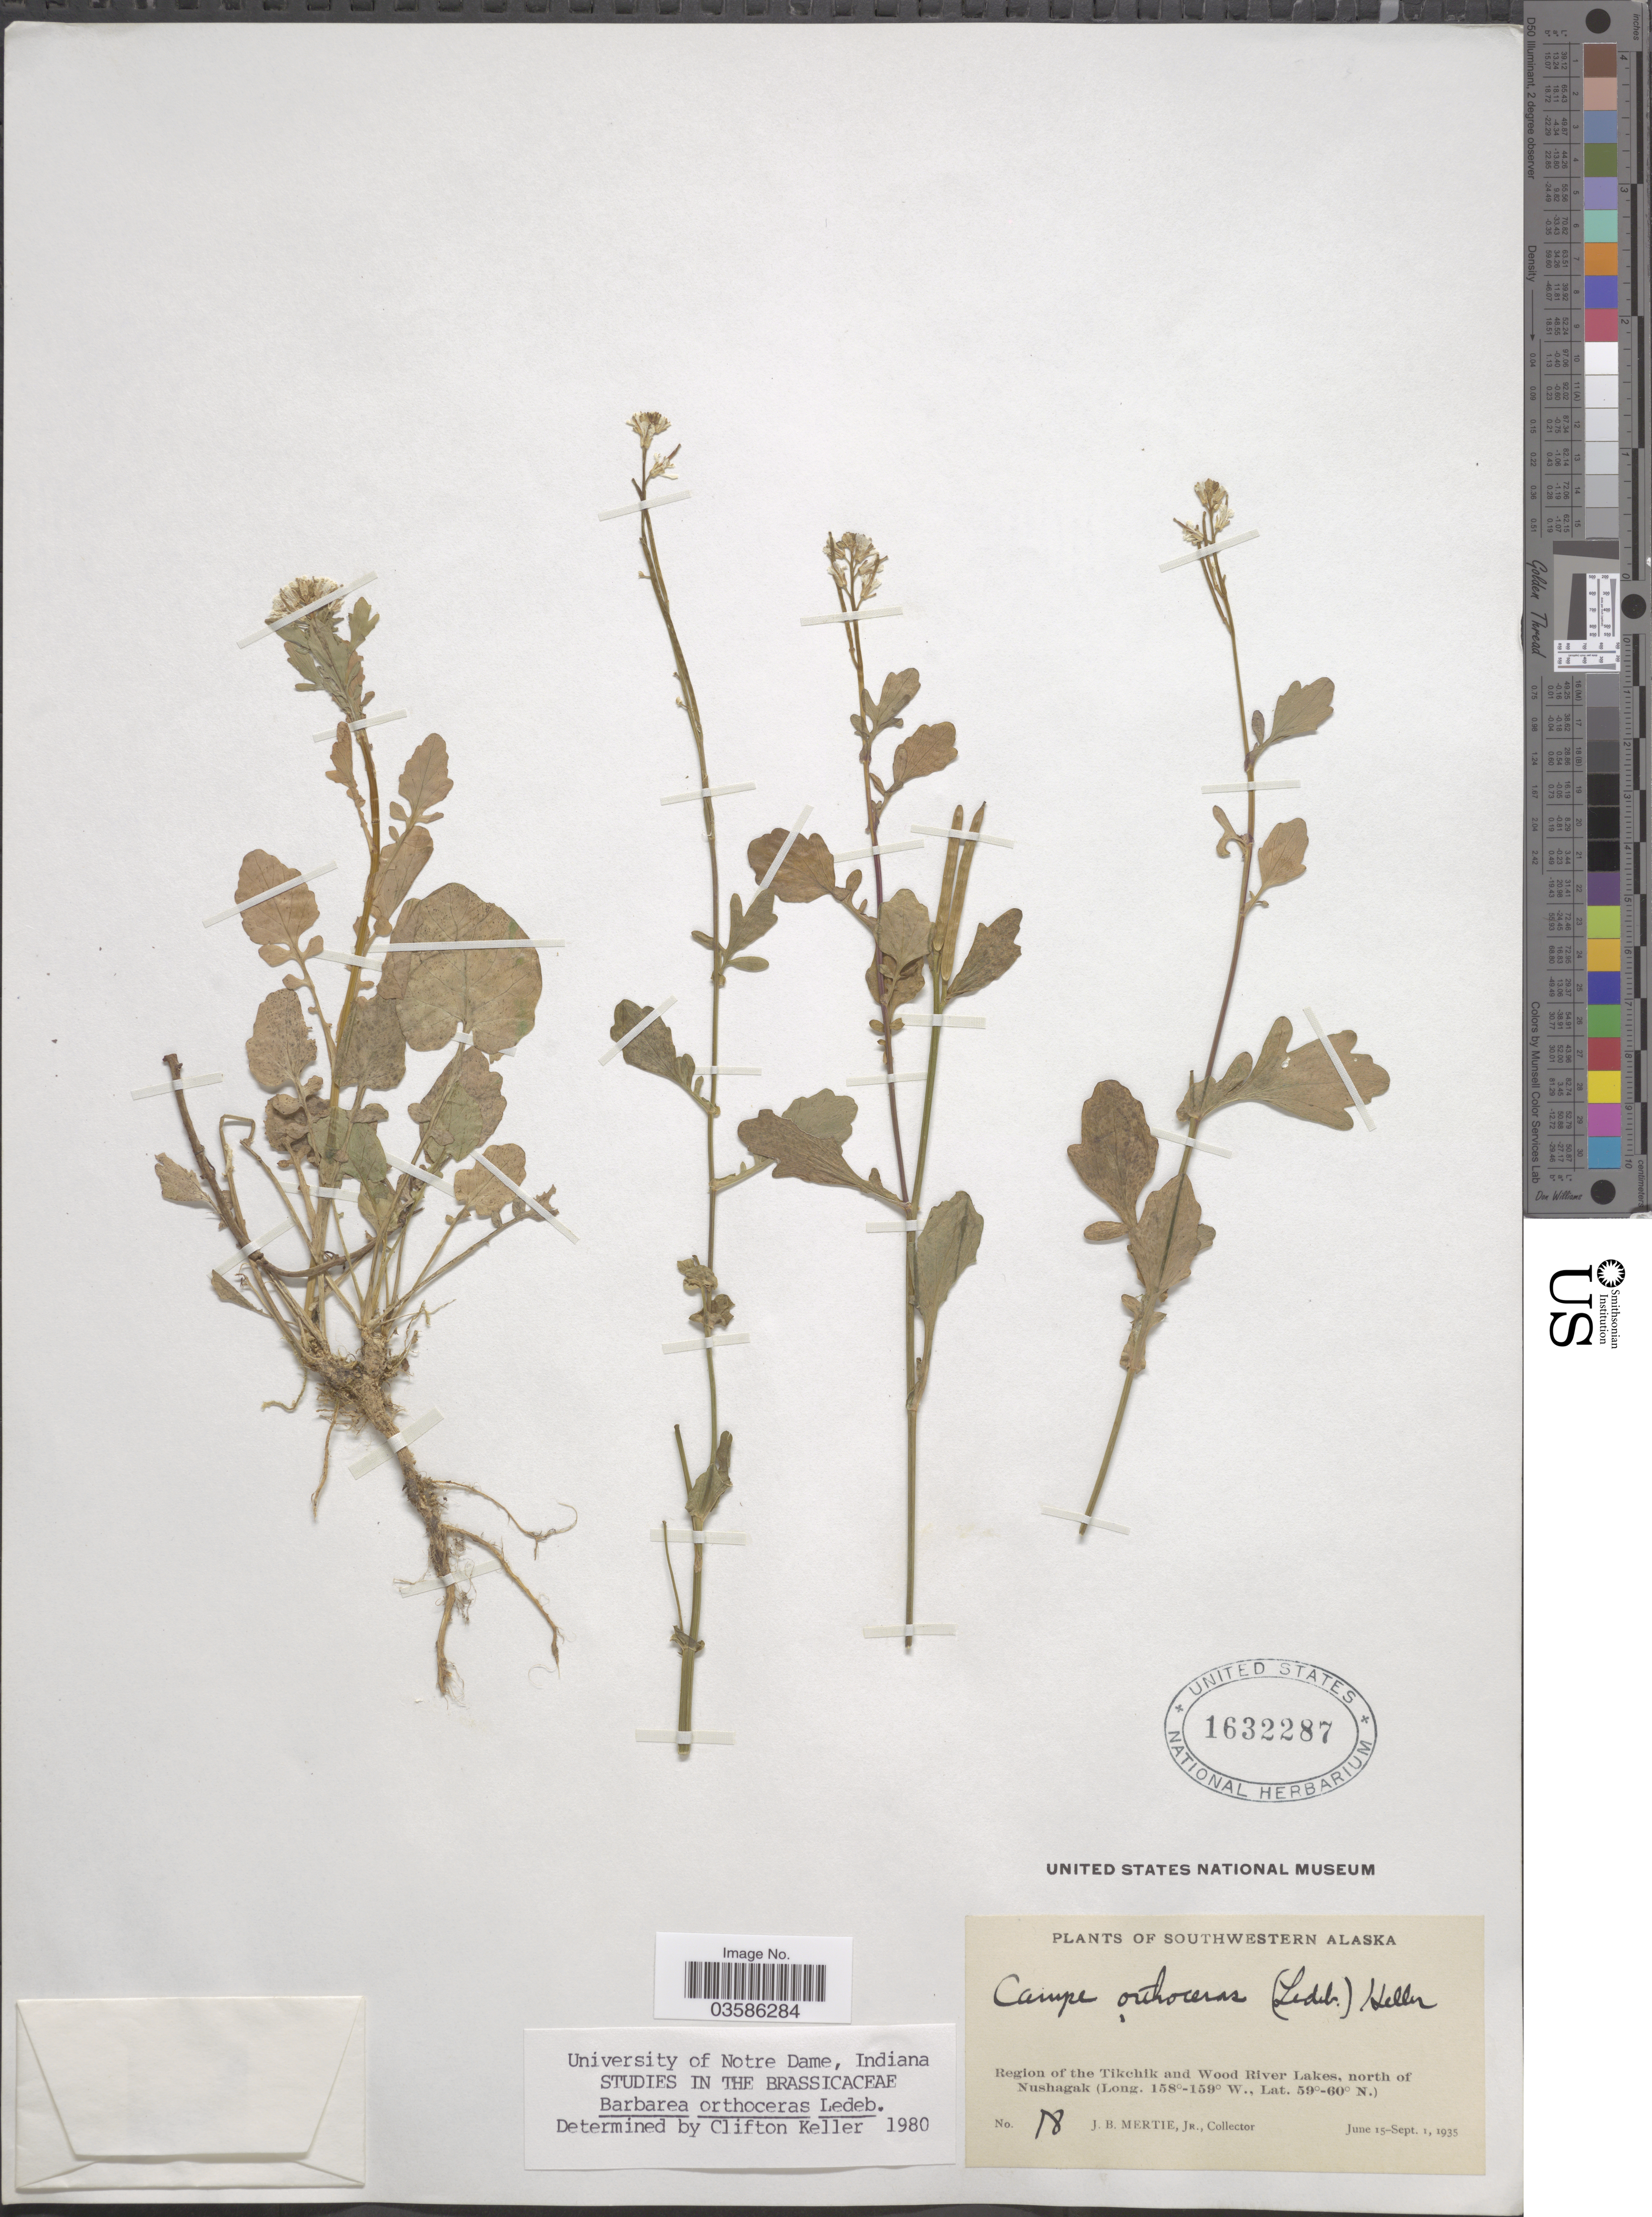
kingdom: Plantae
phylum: Tracheophyta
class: Magnoliopsida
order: Brassicales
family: Brassicaceae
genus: Barbarea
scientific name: Barbarea orthoceras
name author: Ledeb.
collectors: J. Mertie Jr.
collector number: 18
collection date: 1935-06-15/1935-09-01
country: United States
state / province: Alaska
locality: Southwestern Alaska. Region of the Tikchik and Wood River Lakes, north of Nushagak.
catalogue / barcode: US 1632287